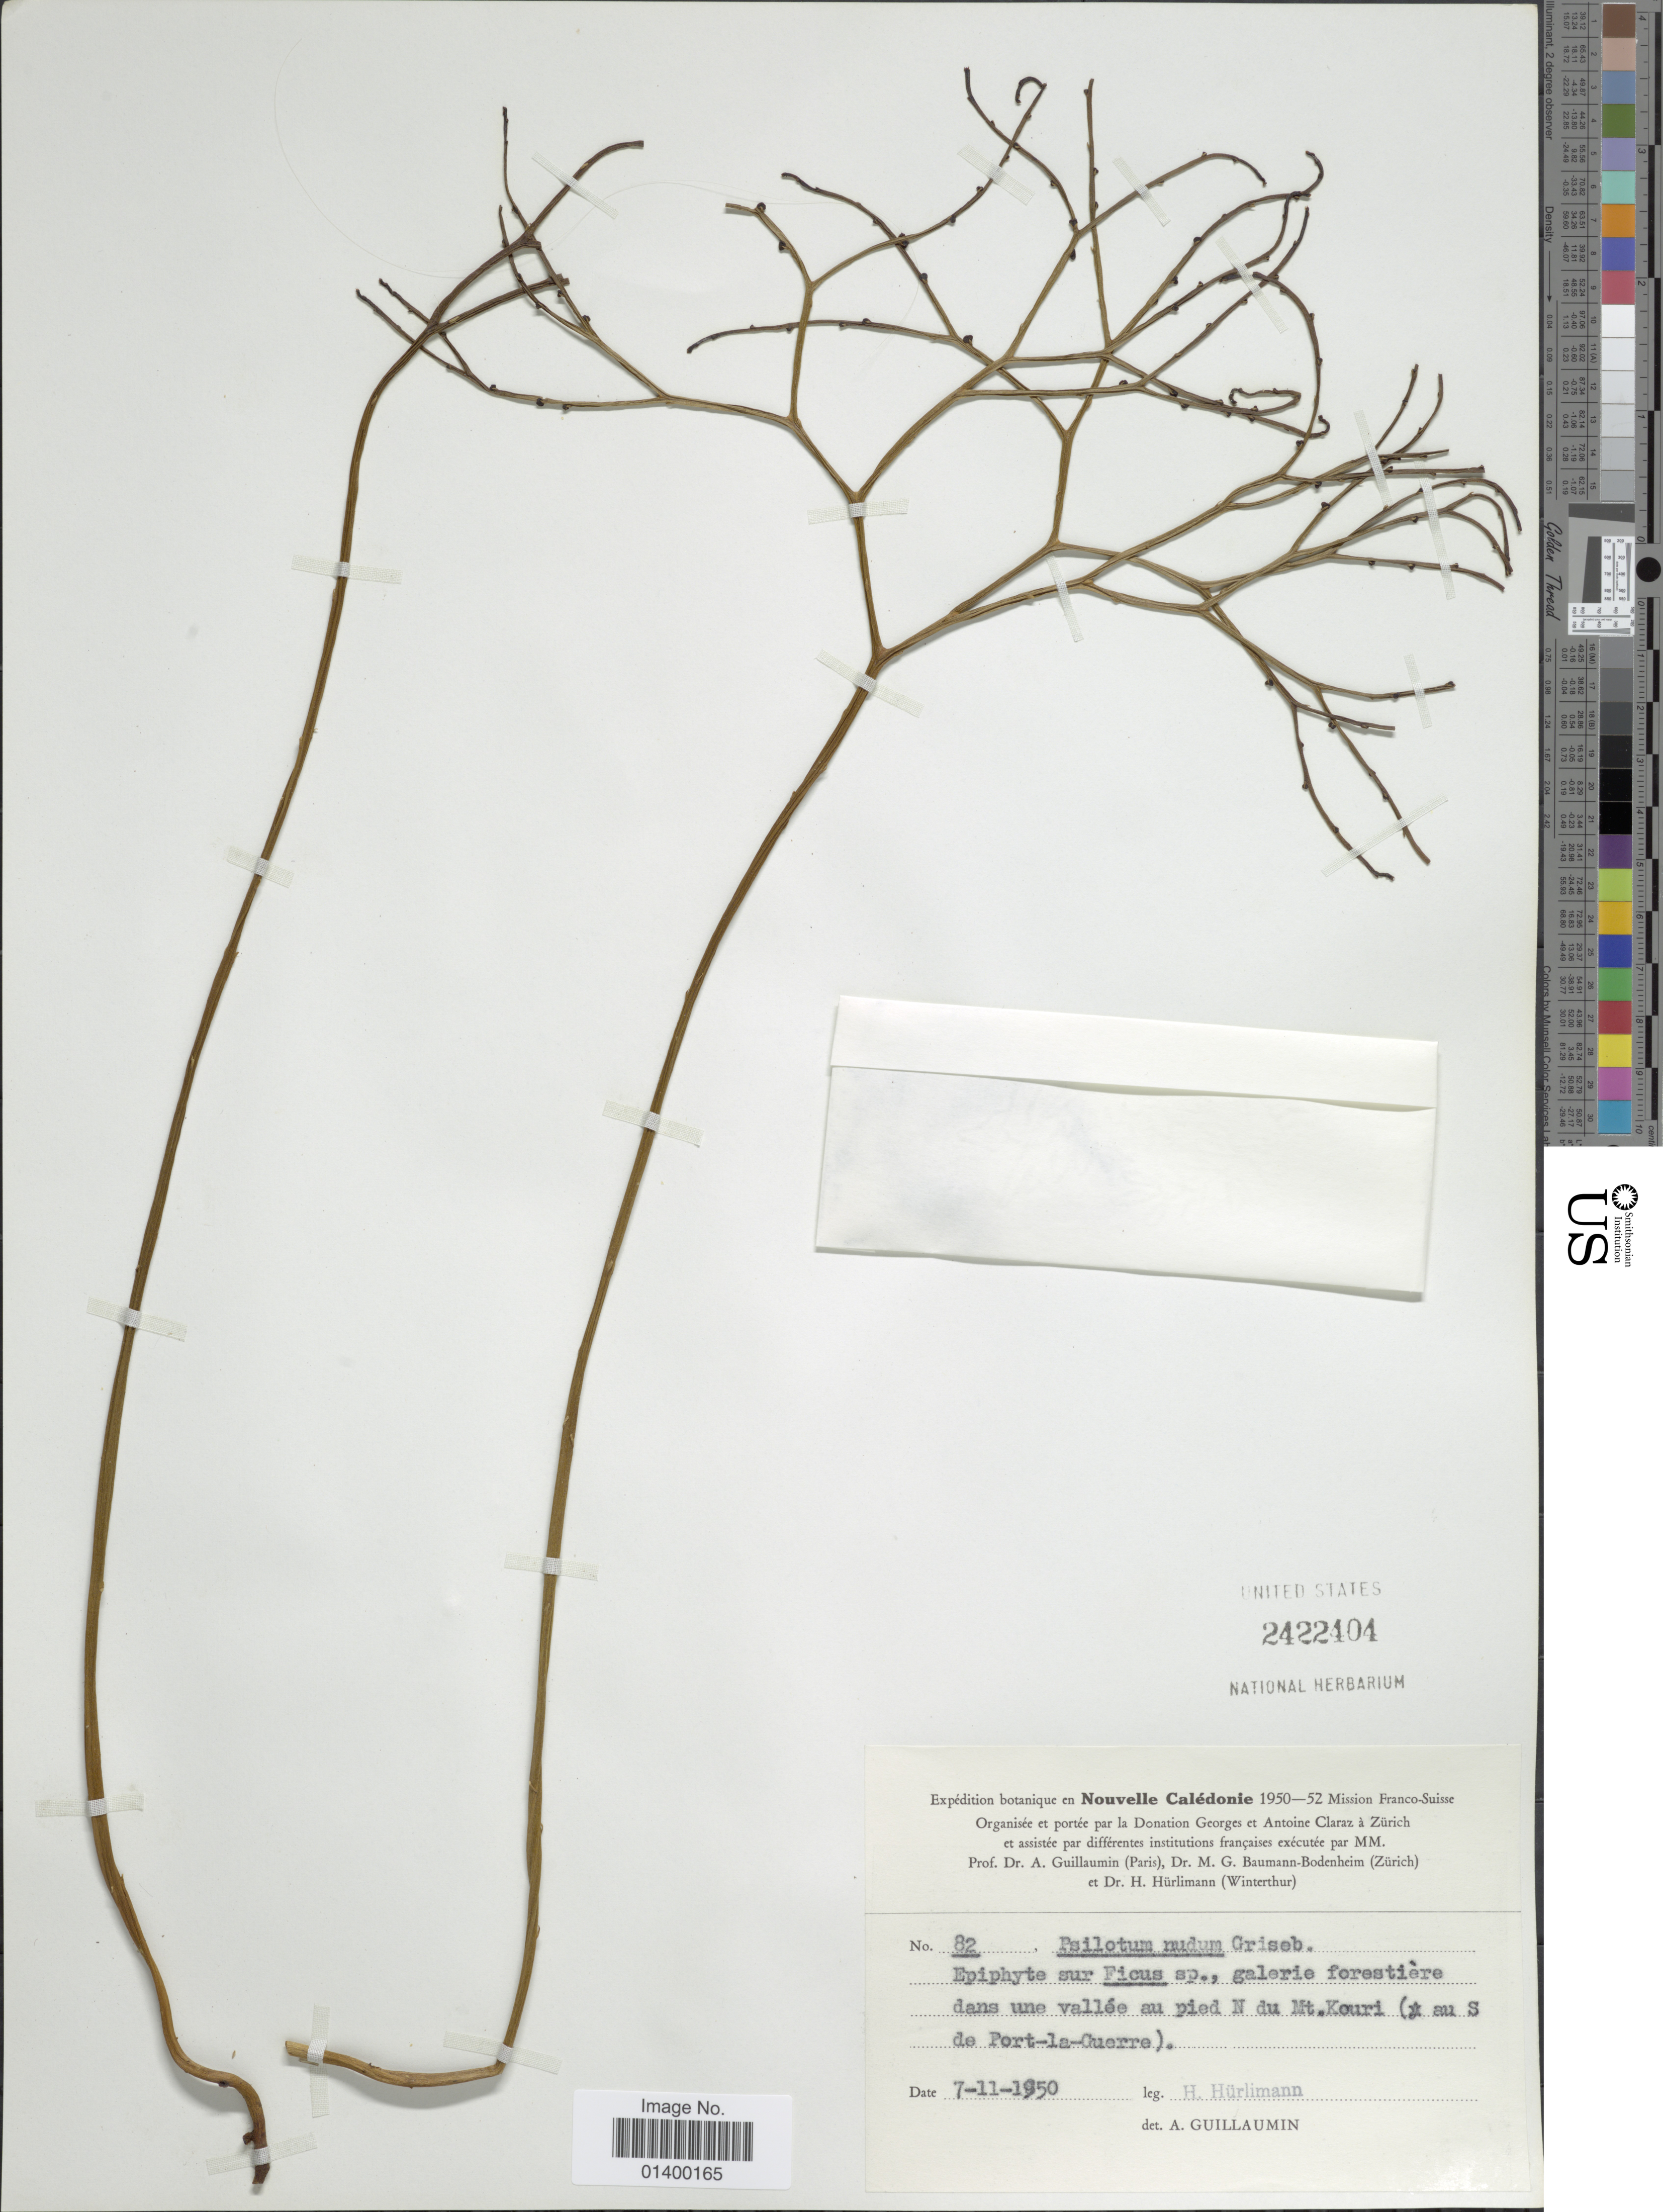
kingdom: Plantae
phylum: Tracheophyta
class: Polypodiopsida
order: Psilotales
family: Psilotaceae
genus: Psilotum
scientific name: Psilotum nudum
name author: (L.) P. Beauv.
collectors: H. Hürlimann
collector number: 82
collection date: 1950-11-07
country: New Caledonia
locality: Galerie forestiere dans une vallee au pied N du Mt. Kouri ( [illegible text] au S de Port-la-Guerre)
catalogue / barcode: US 2422404